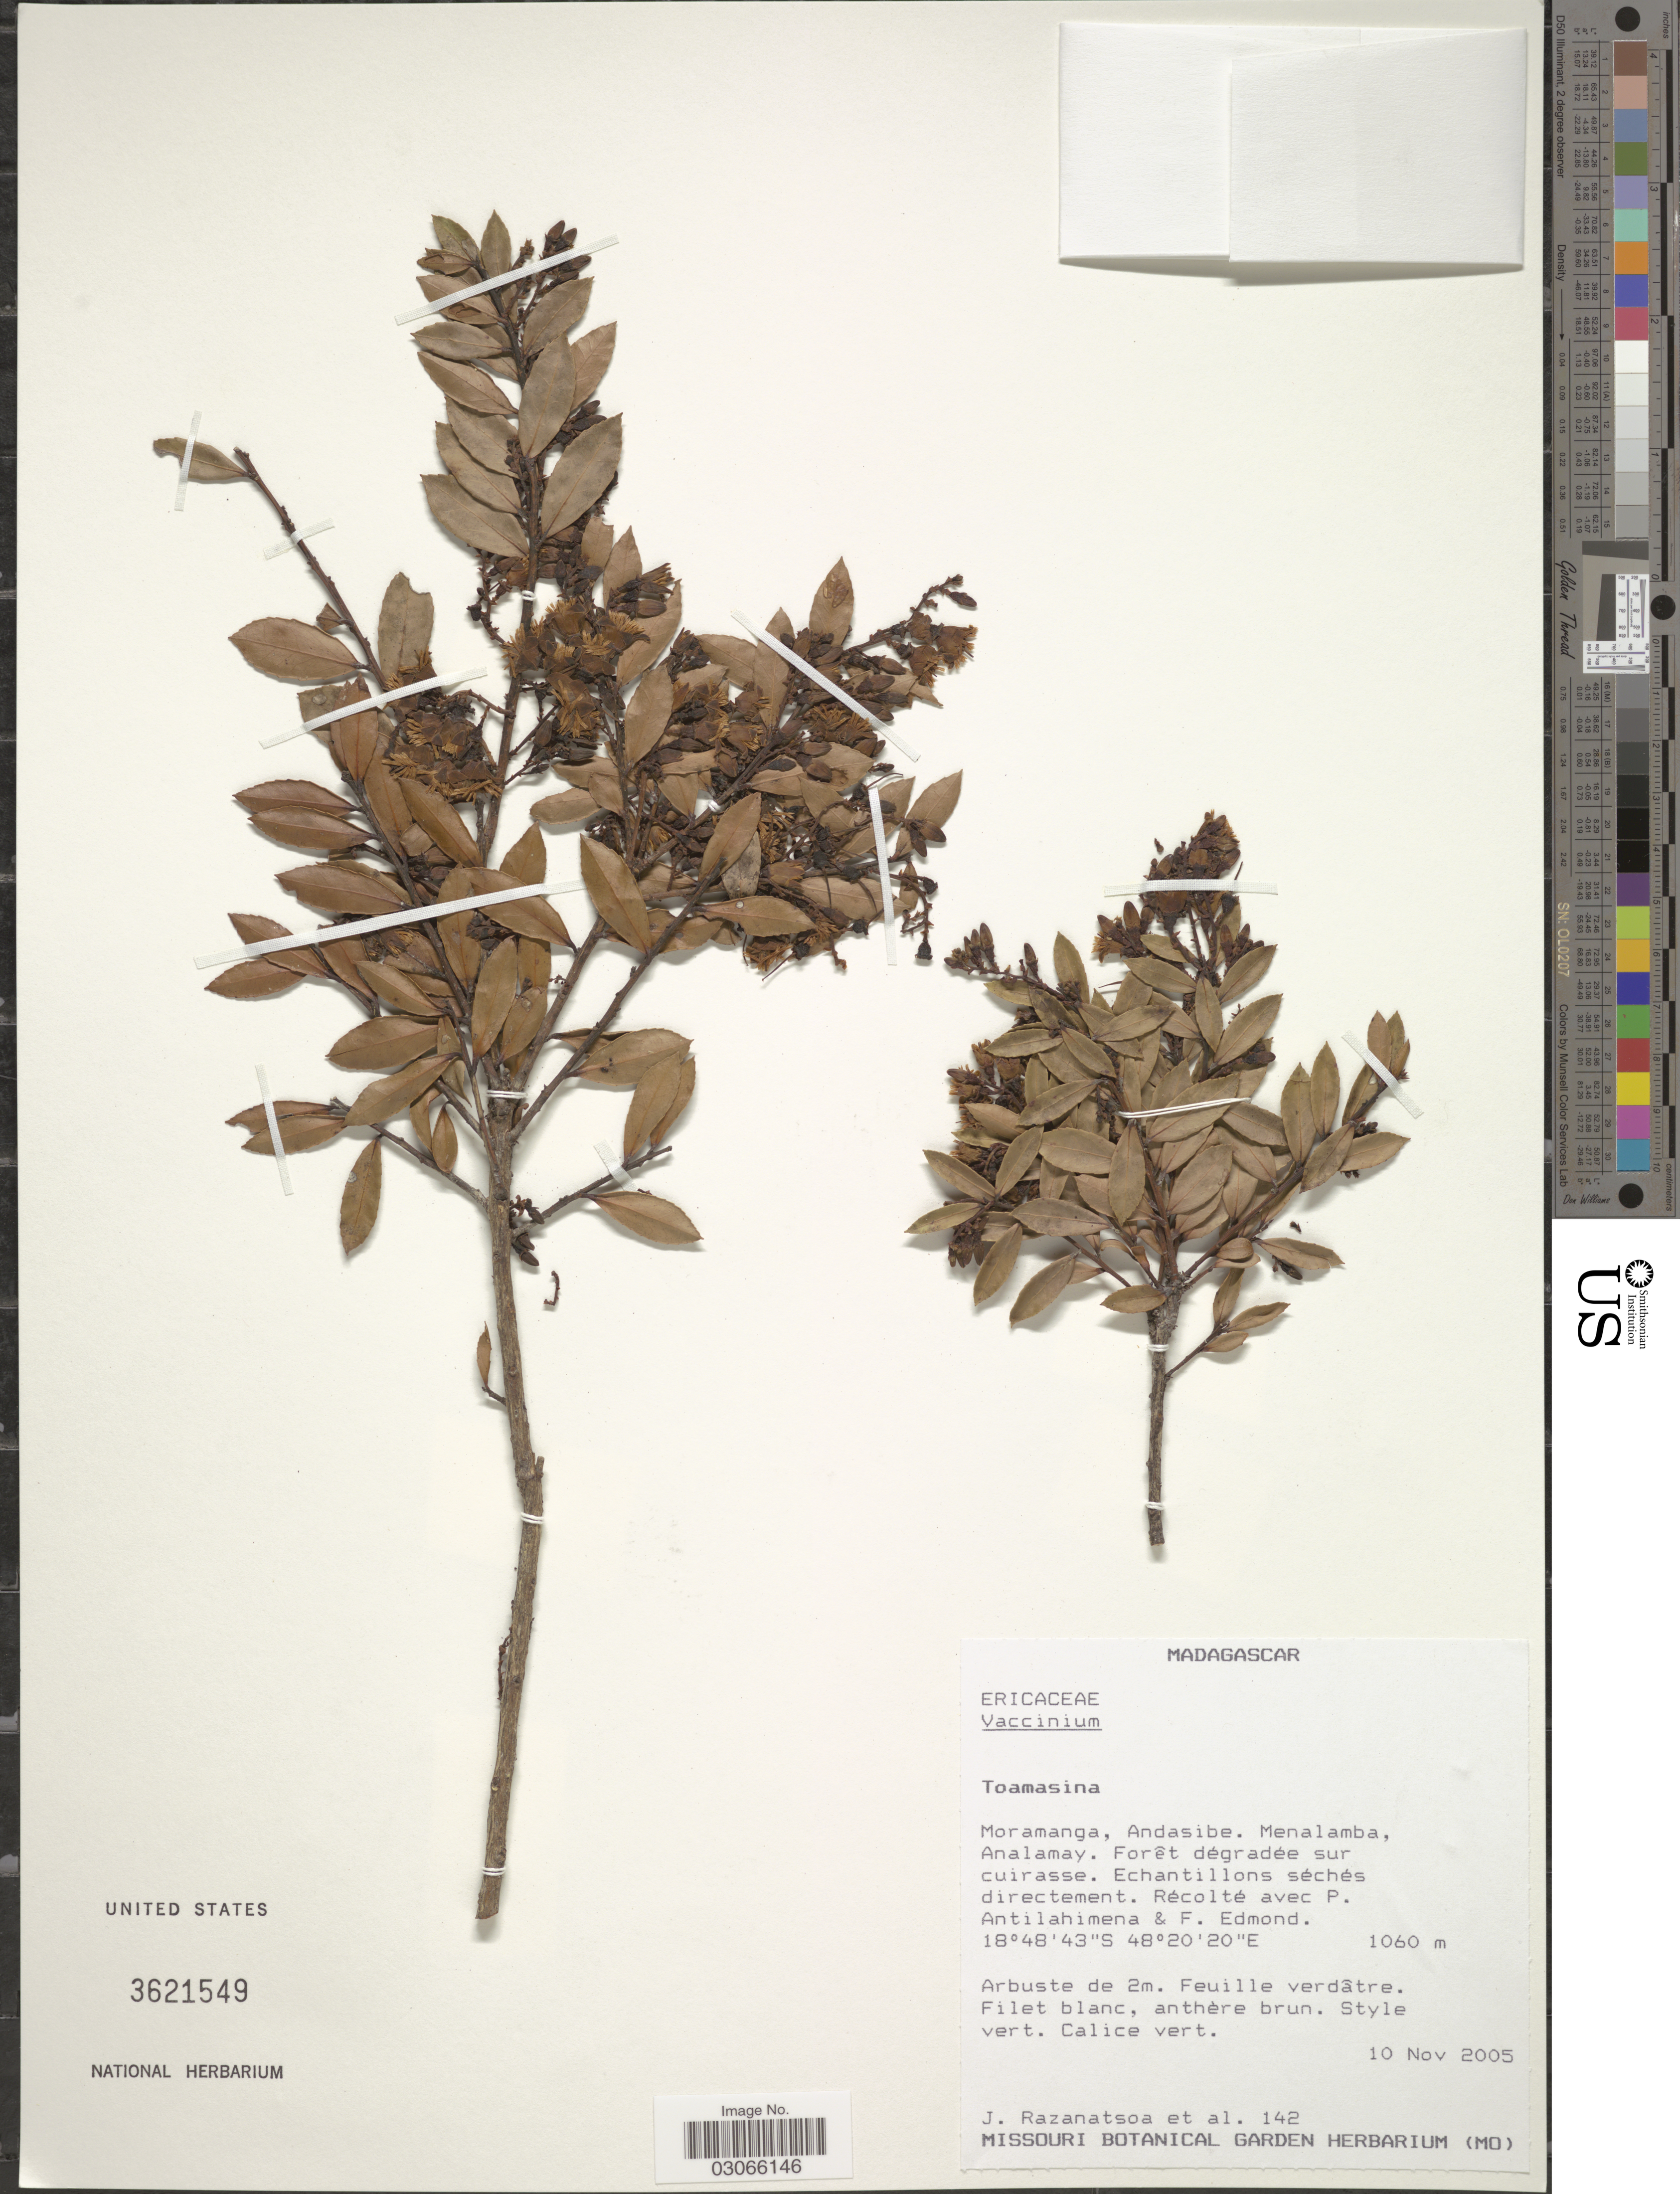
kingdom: Plantae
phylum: Tracheophyta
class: Magnoliopsida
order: Ericales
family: Ericaceae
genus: Vaccinium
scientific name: Vaccinium sp.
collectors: J. Razanatsoa, P. Antilahimena & F. Edmond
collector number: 142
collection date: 2005-11-10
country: Madagascar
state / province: Alaotra Mangoro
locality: Moramanga, Andasibe. Menalamba, Analamay.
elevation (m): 1060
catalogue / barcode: US 3621549